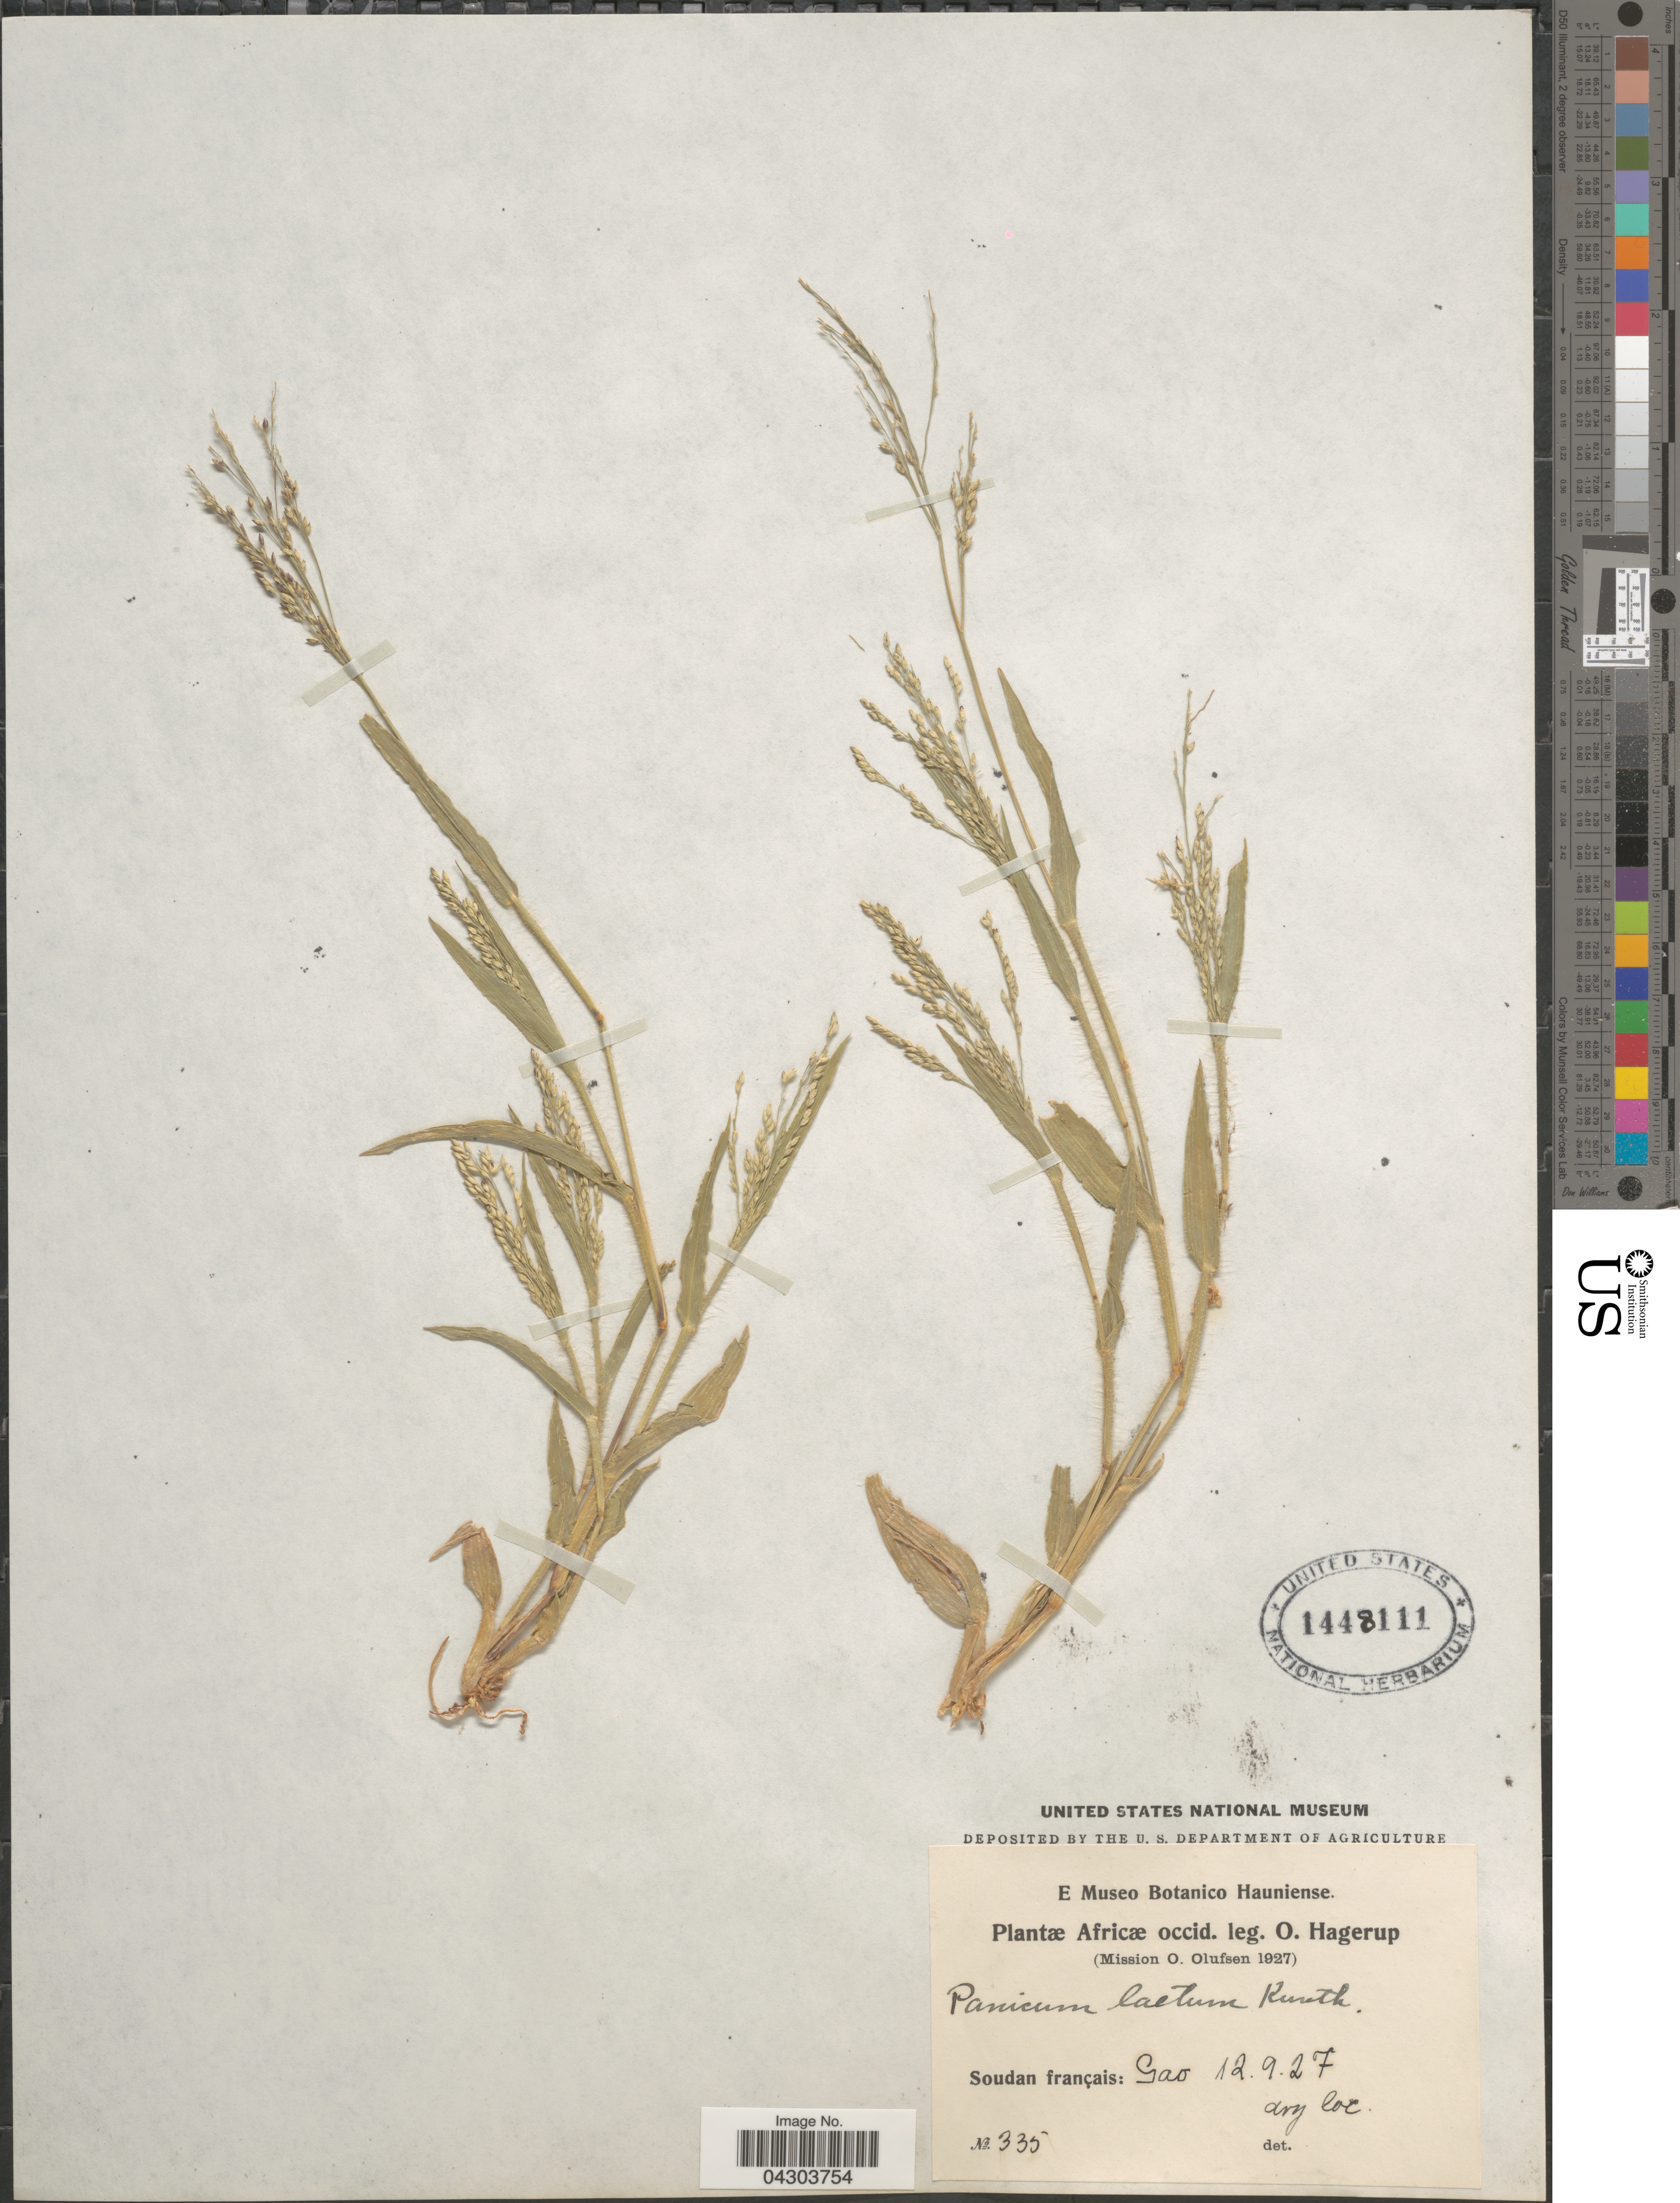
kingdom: Plantae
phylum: Tracheophyta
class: Liliopsida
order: Poales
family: Poaceae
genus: Panicum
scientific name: Panicum laetum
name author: Kunth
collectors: O. Hagerup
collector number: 335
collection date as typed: Transcribed d/m/y: 12/9/27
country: Mali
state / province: Gao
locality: Africæ occid. (Mission O. Olufsen 1927). Soudan Français.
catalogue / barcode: US 1448111